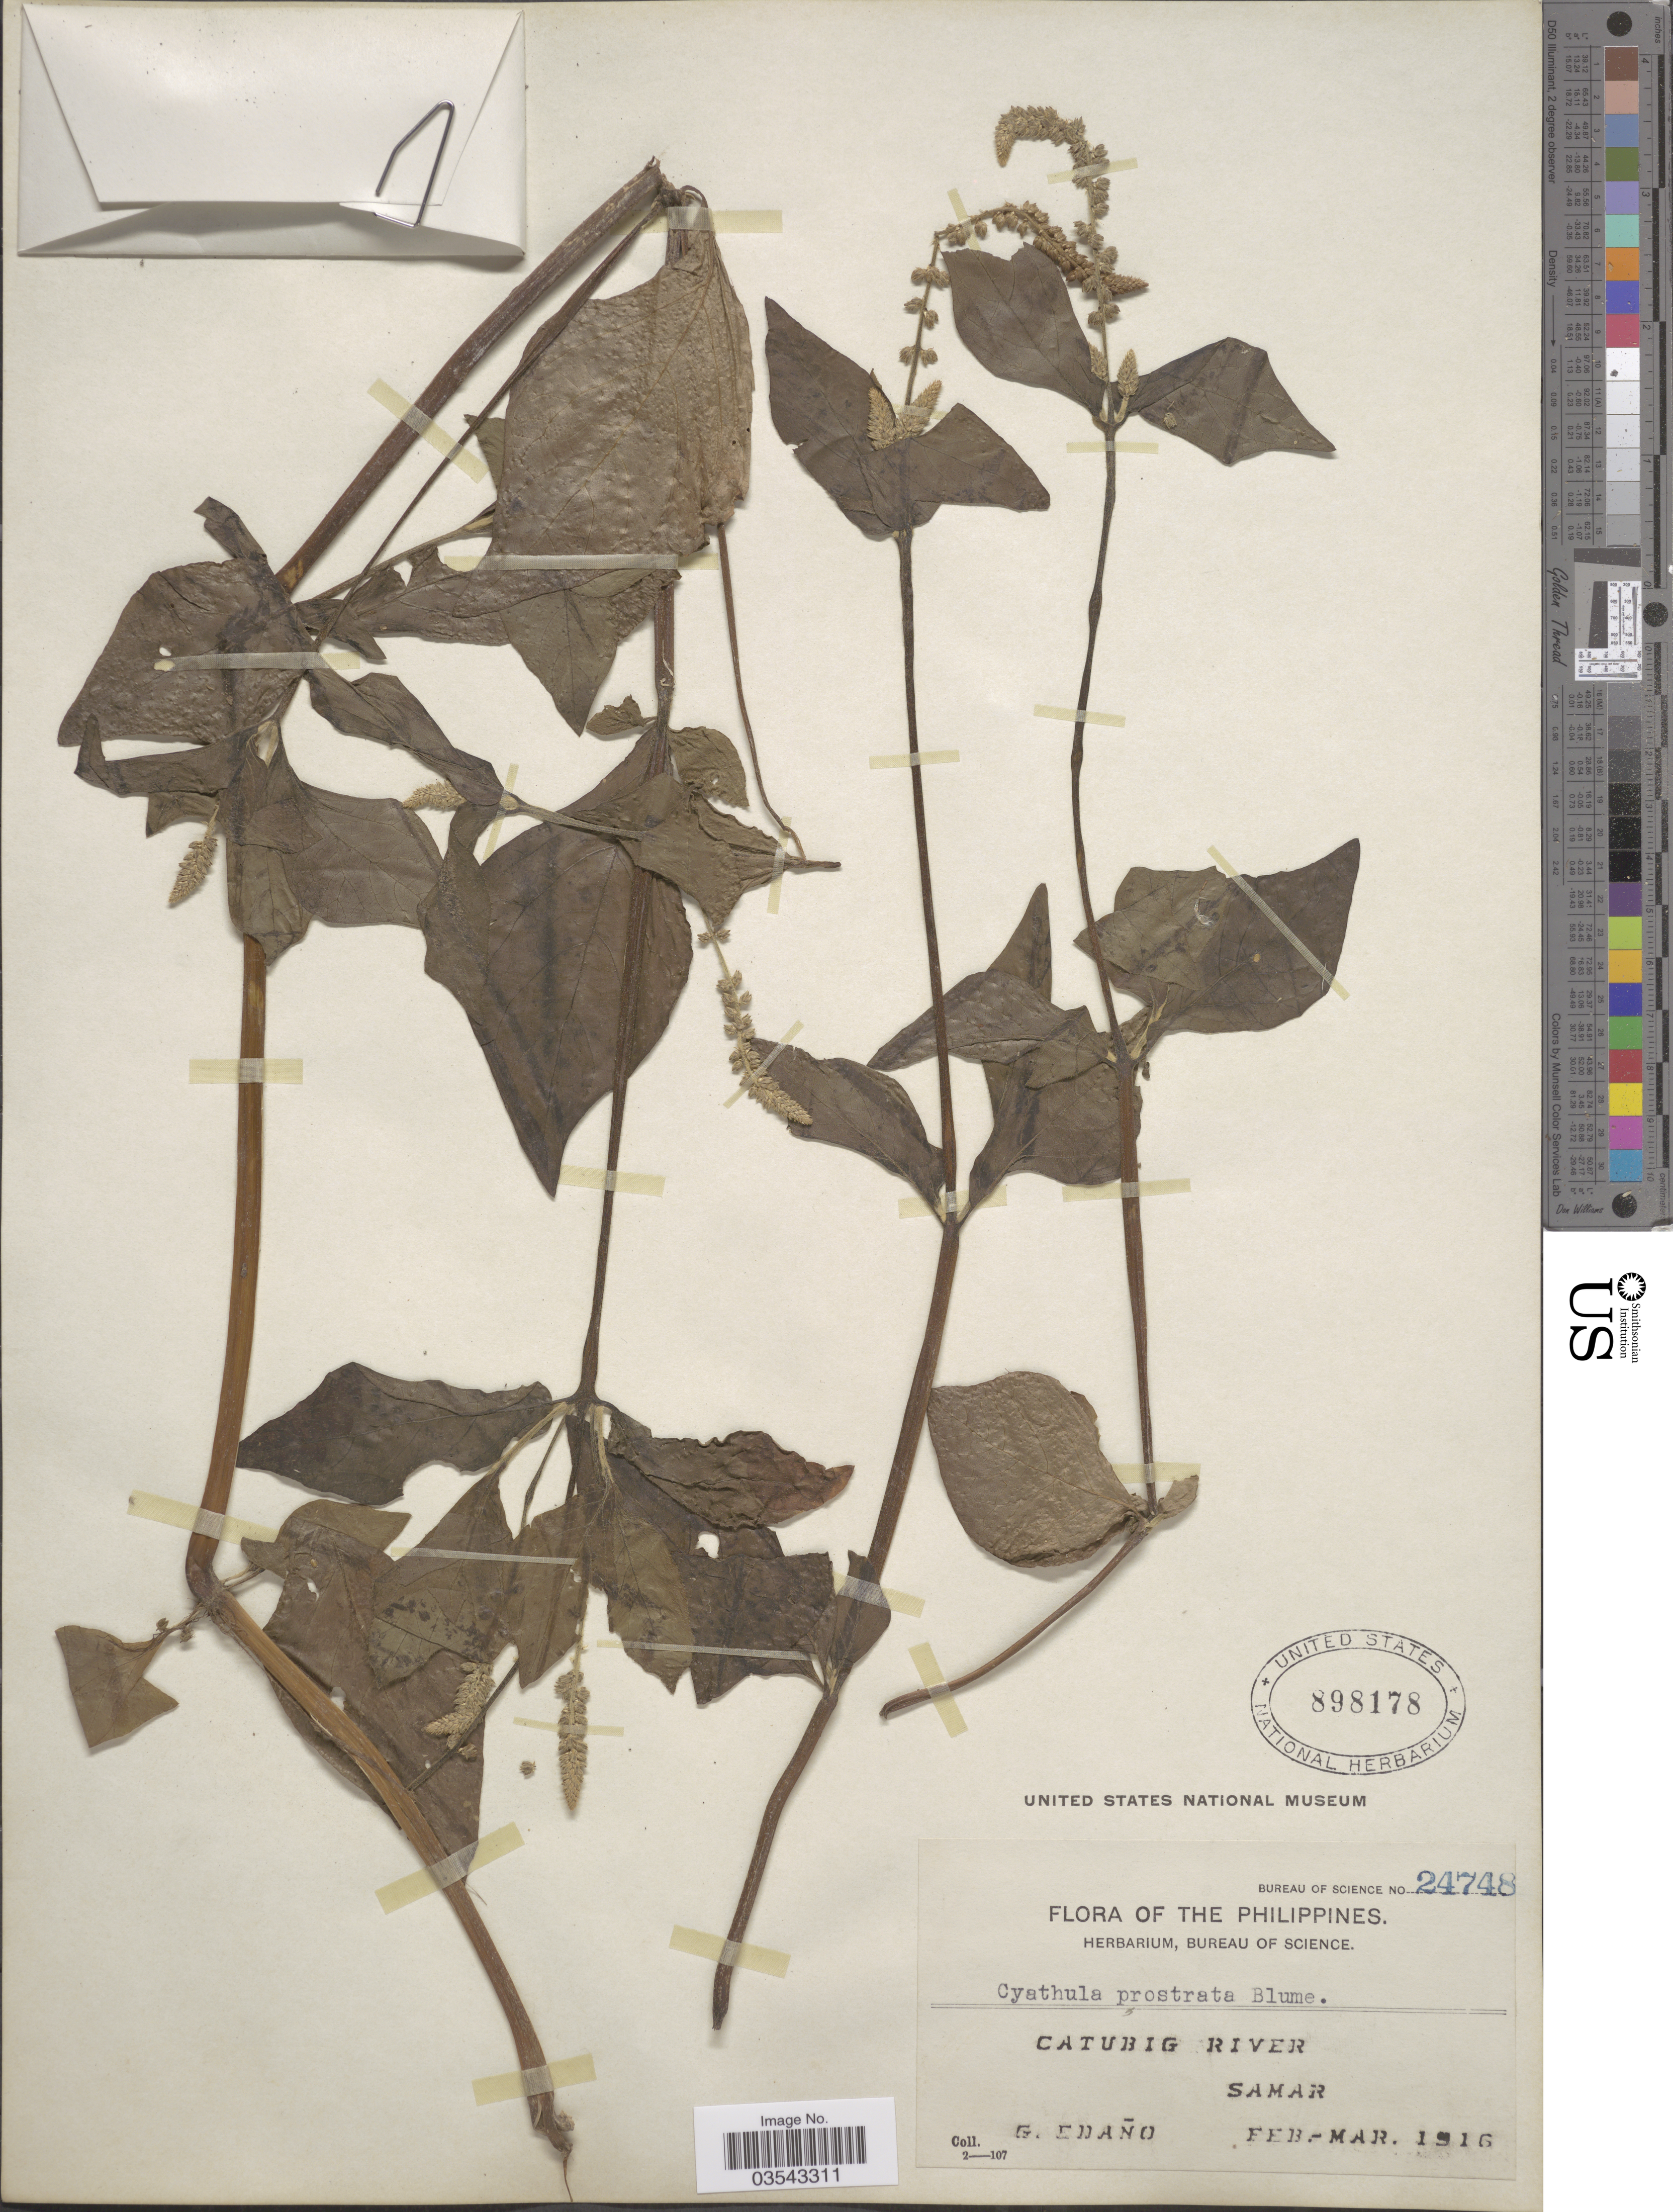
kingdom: Plantae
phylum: Tracheophyta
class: Magnoliopsida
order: Caryophyllales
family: Amaranthaceae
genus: Cyathula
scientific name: Cyathula prostrata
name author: (L.) Blume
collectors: G. Edaño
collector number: Bureau of Science 24748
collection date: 1916-02/1916-03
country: Philippines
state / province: Eastern Visayas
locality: Catubig River. Samar.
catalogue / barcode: US 898178